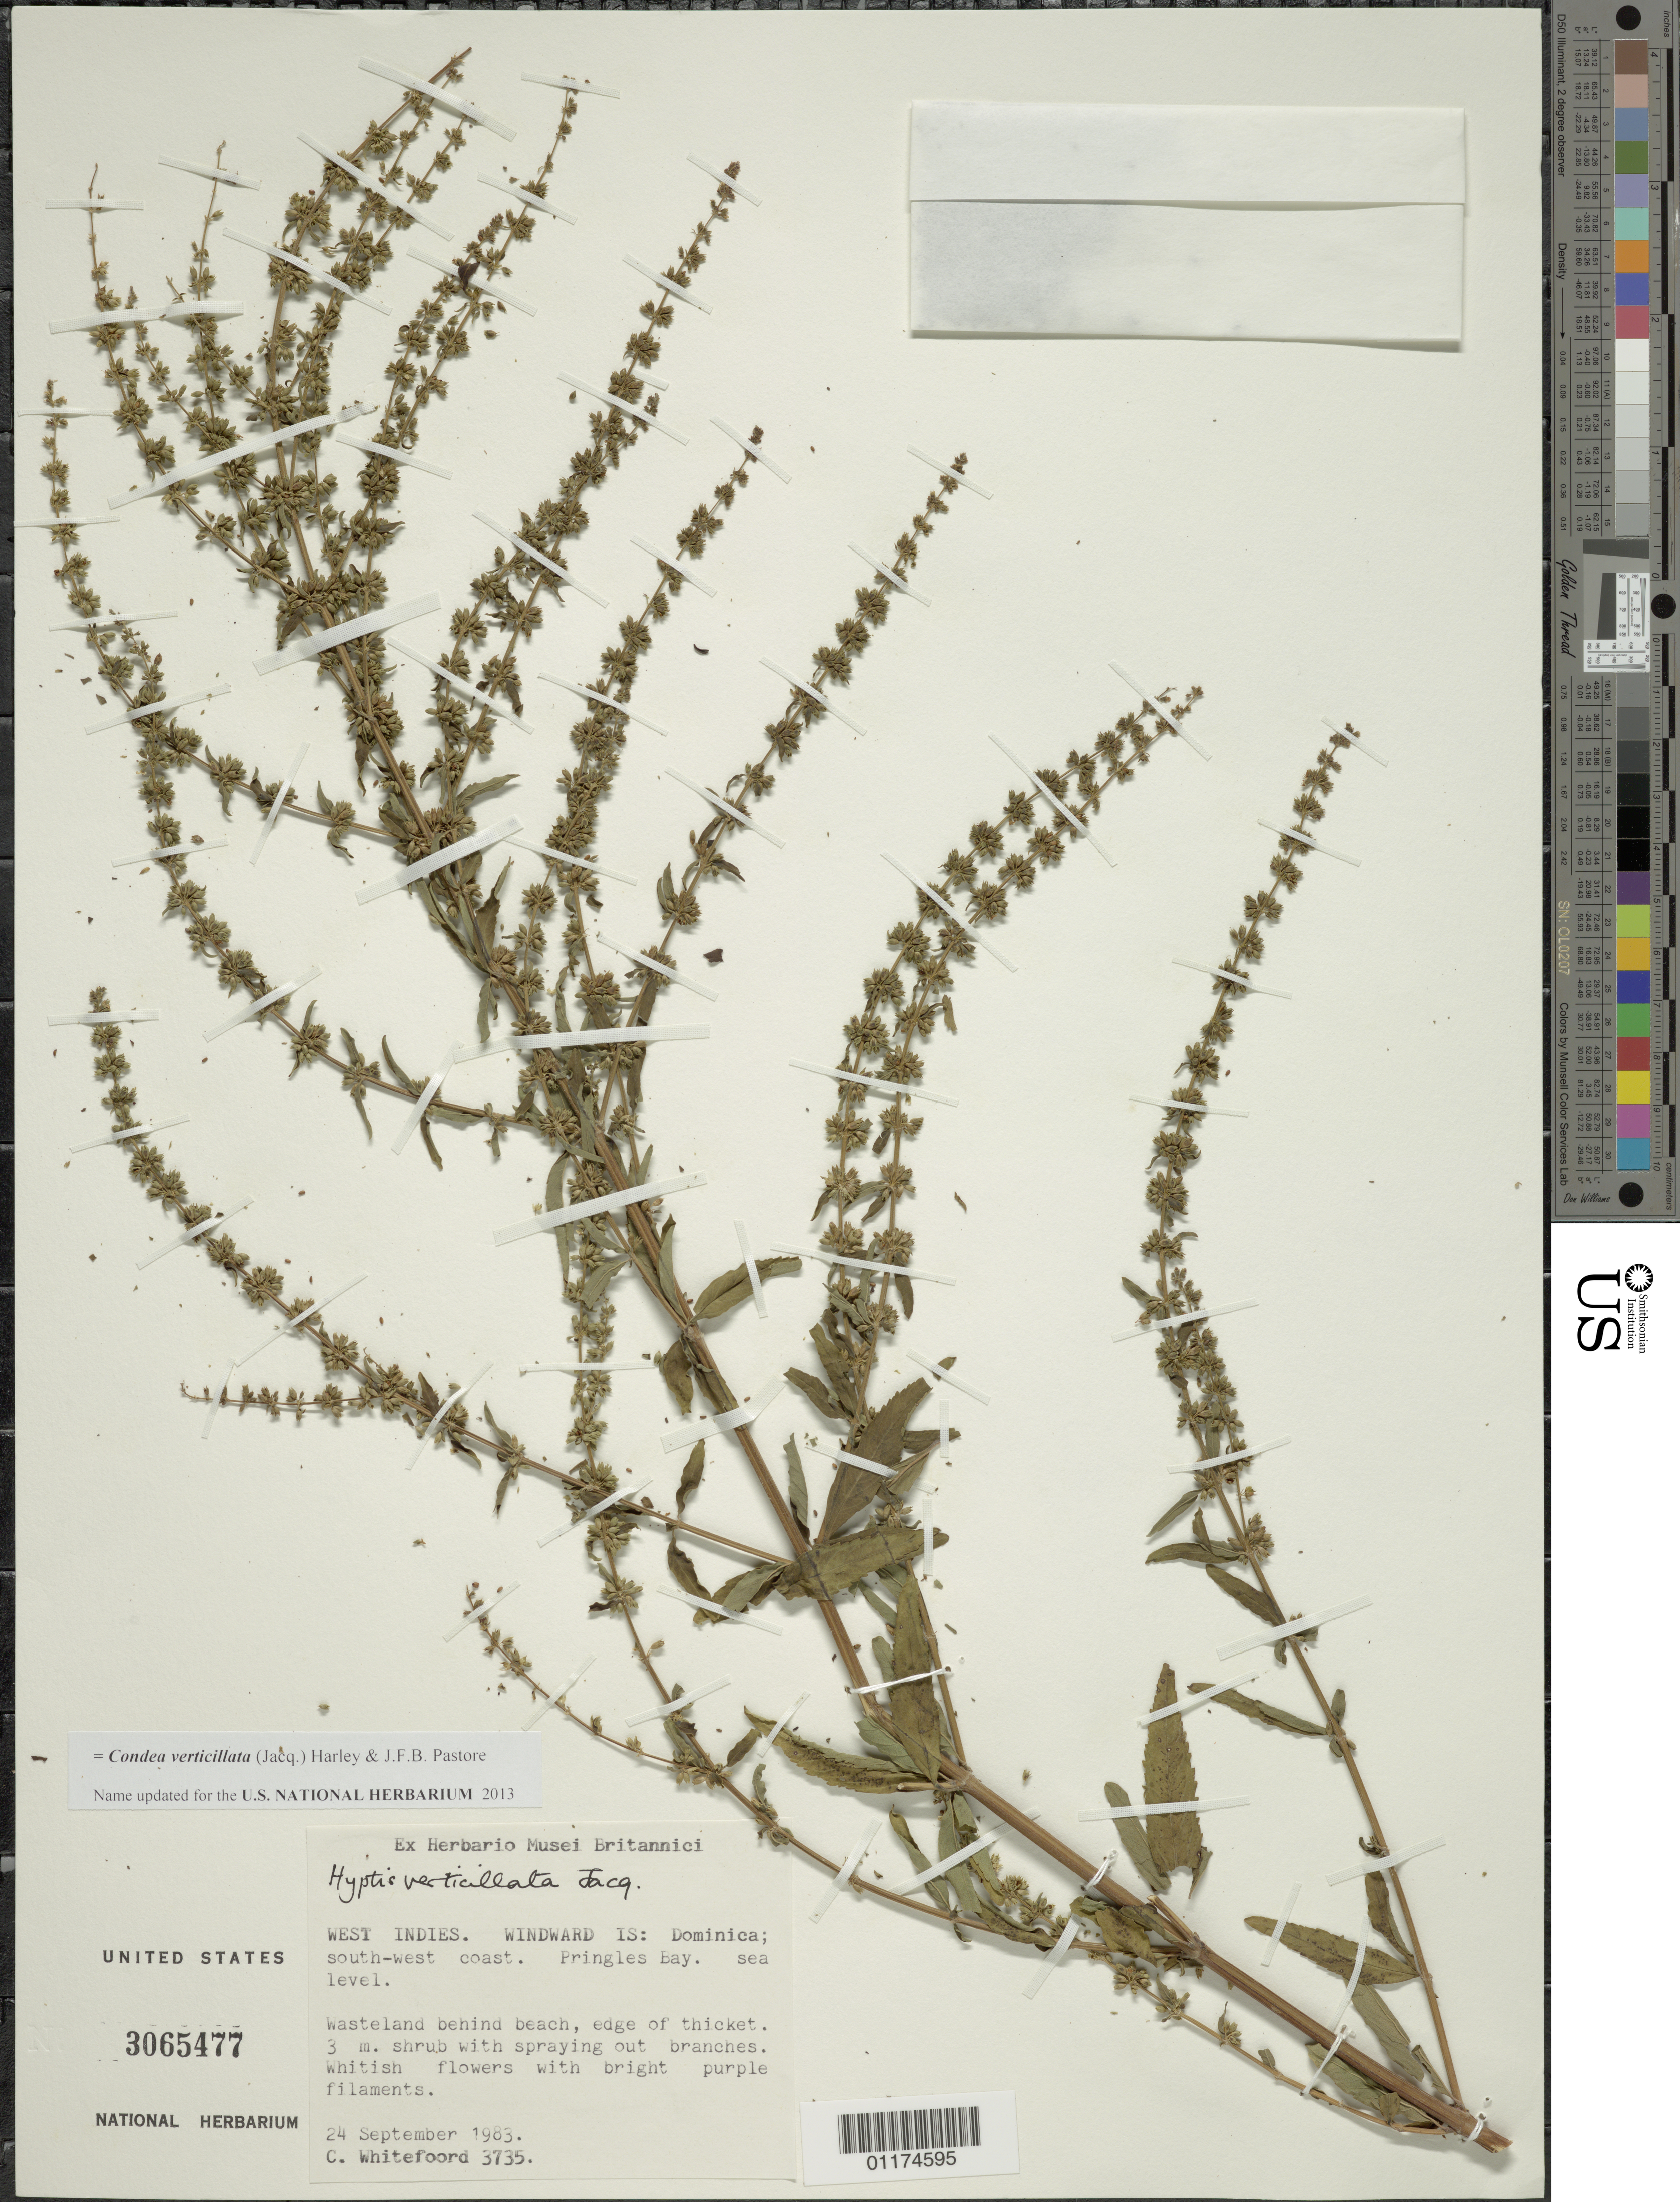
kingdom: Plantae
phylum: Tracheophyta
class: Magnoliopsida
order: Lamiales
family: Lamiaceae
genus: Condea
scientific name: Condea verticillata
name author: (Jacq.) Harley & J.F.B. Pastore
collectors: C. Whitefoord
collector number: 3735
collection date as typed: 24 Sep 1983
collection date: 1983-09-24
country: Dominica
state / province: St. Paul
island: Dominica I.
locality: south-west coast. Pringles bay.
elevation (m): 0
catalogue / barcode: US 3065477